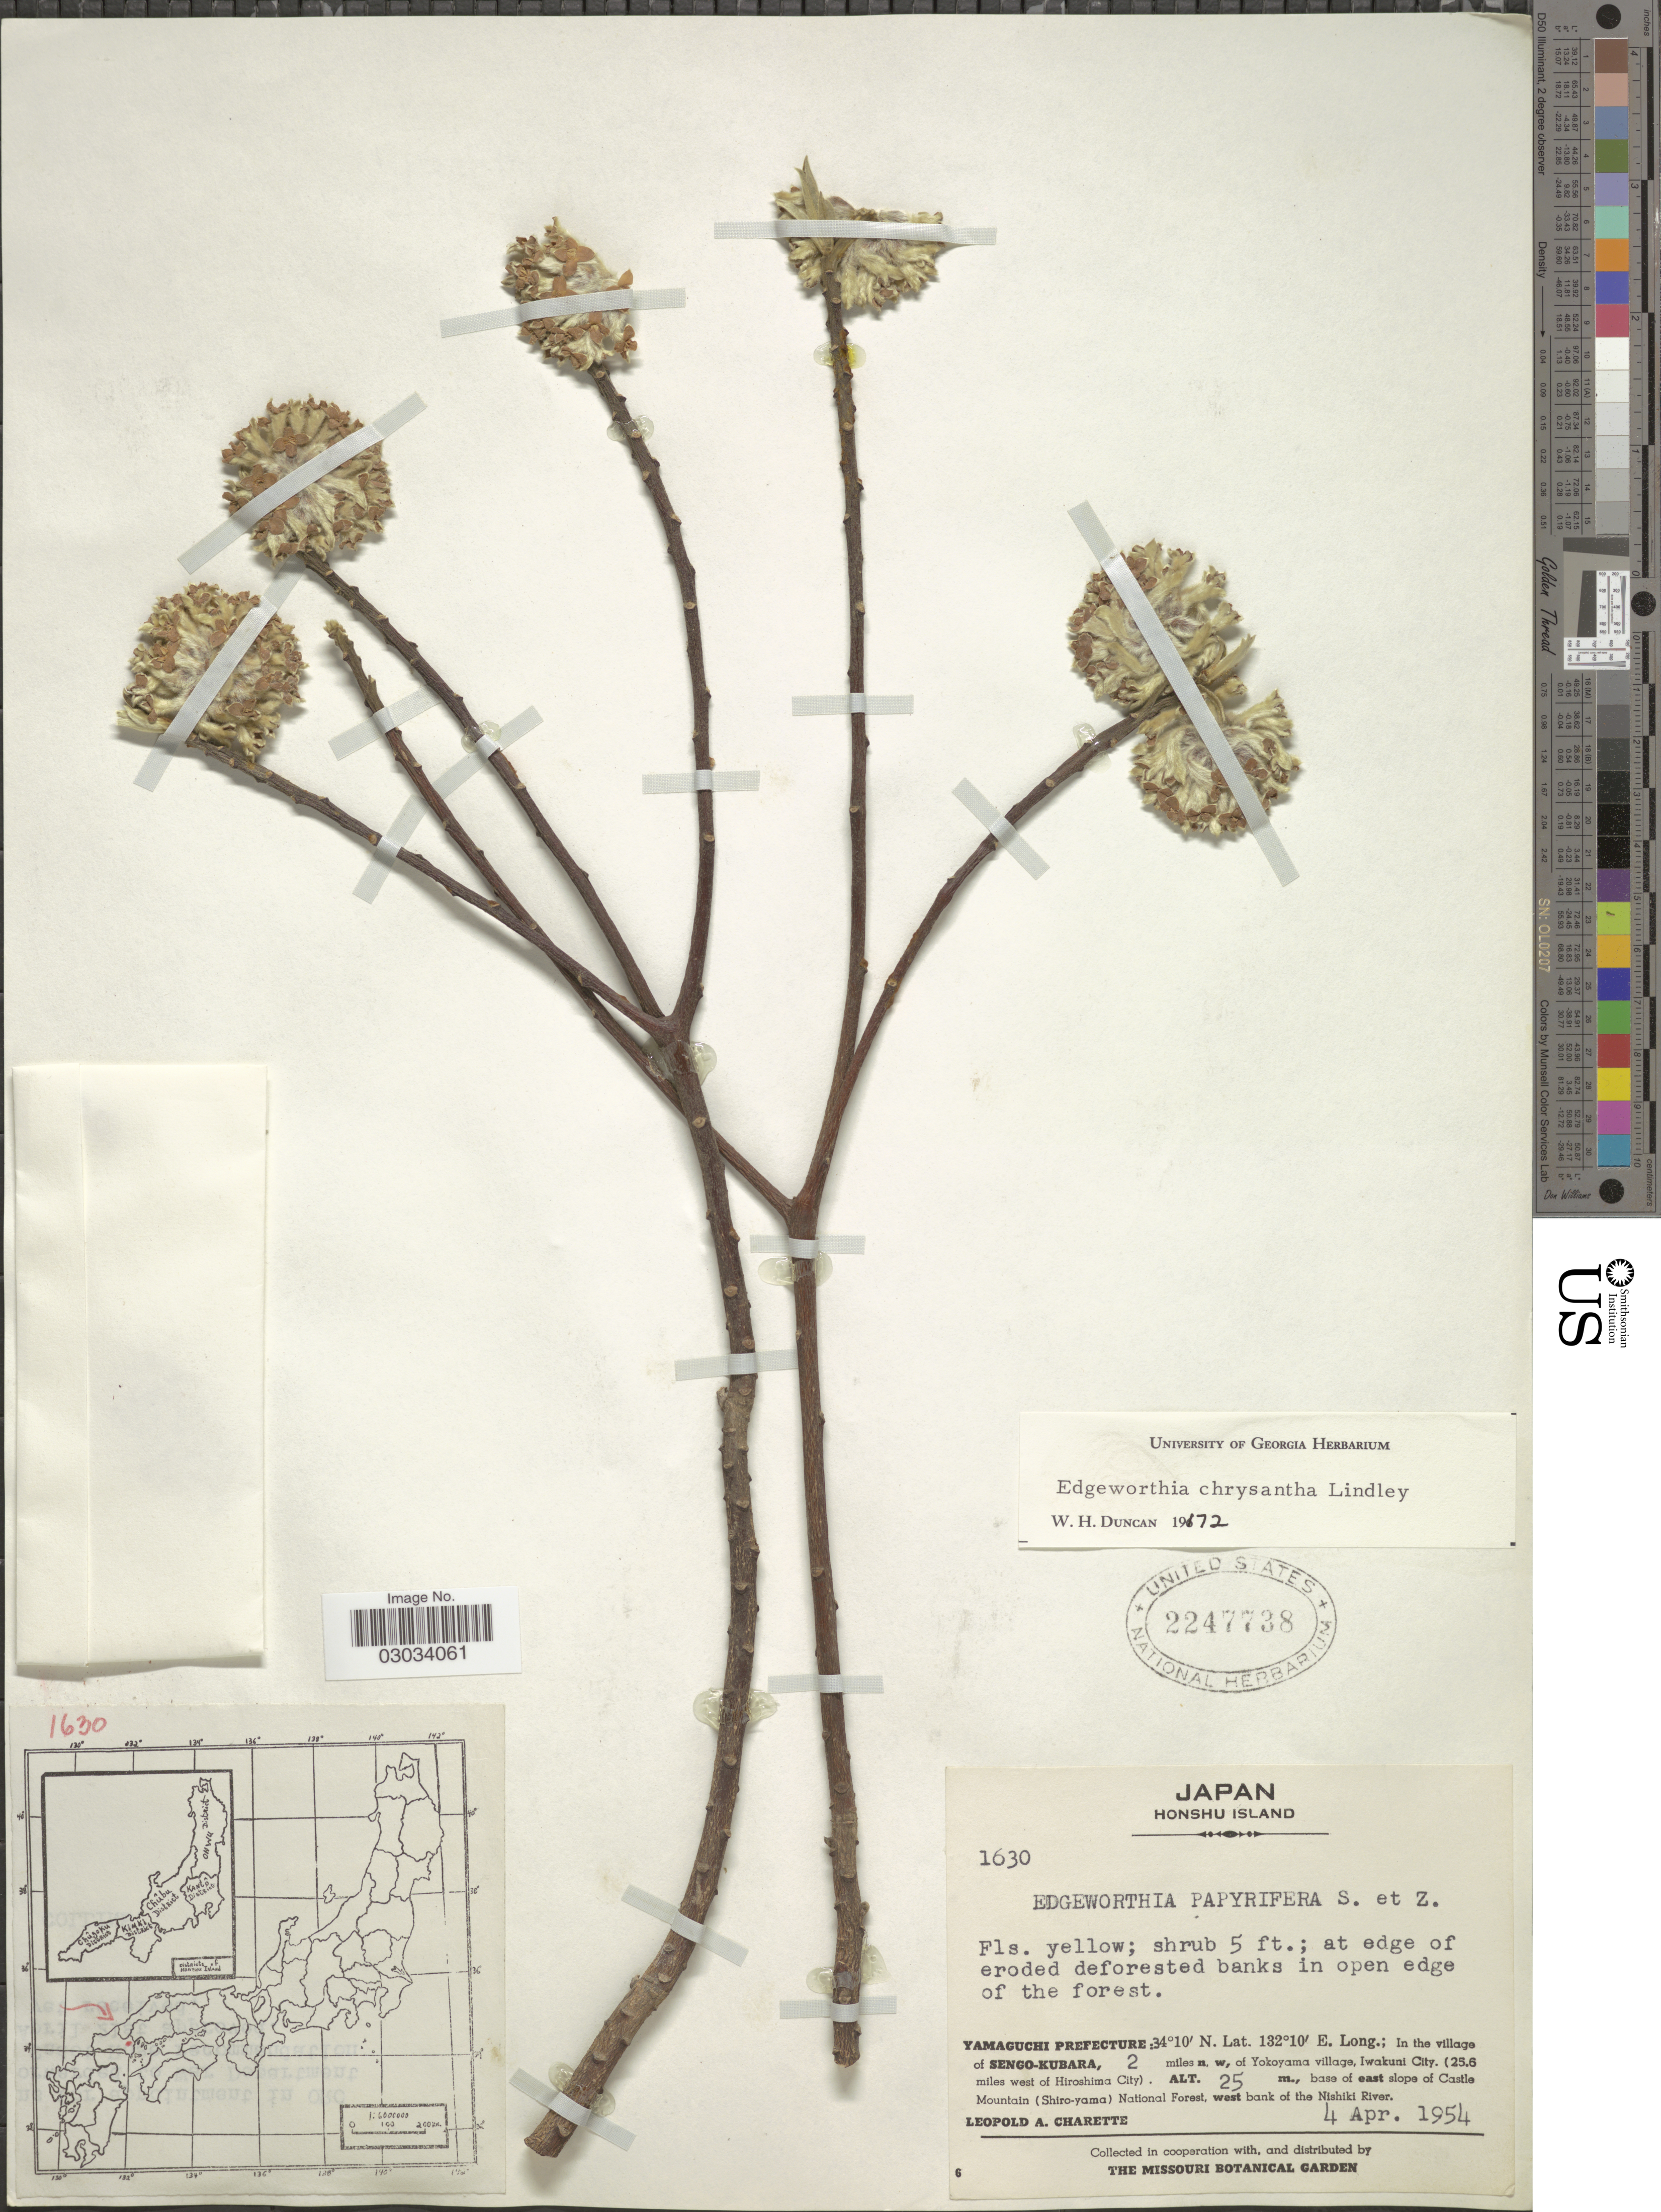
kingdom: Plantae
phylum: Tracheophyta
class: Magnoliopsida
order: Malvales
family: Thymelaeaceae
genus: Edgeworthia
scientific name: Edgeworthia chrysantha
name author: Lindl.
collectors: L. A. Charette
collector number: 1630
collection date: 1954-04-04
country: Japan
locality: Honshu Island. Yamaguchi Prefecture. In the village of Sengo-Kubara, 2 miles n.w. of Yokayama village, Iwakuni City. (25.6 miles west of Hiroshima City). Base of east of Castle Mountain (Shiro-yama) National Forest, west bank of the Nishiki River.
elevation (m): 25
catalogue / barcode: US 2247738